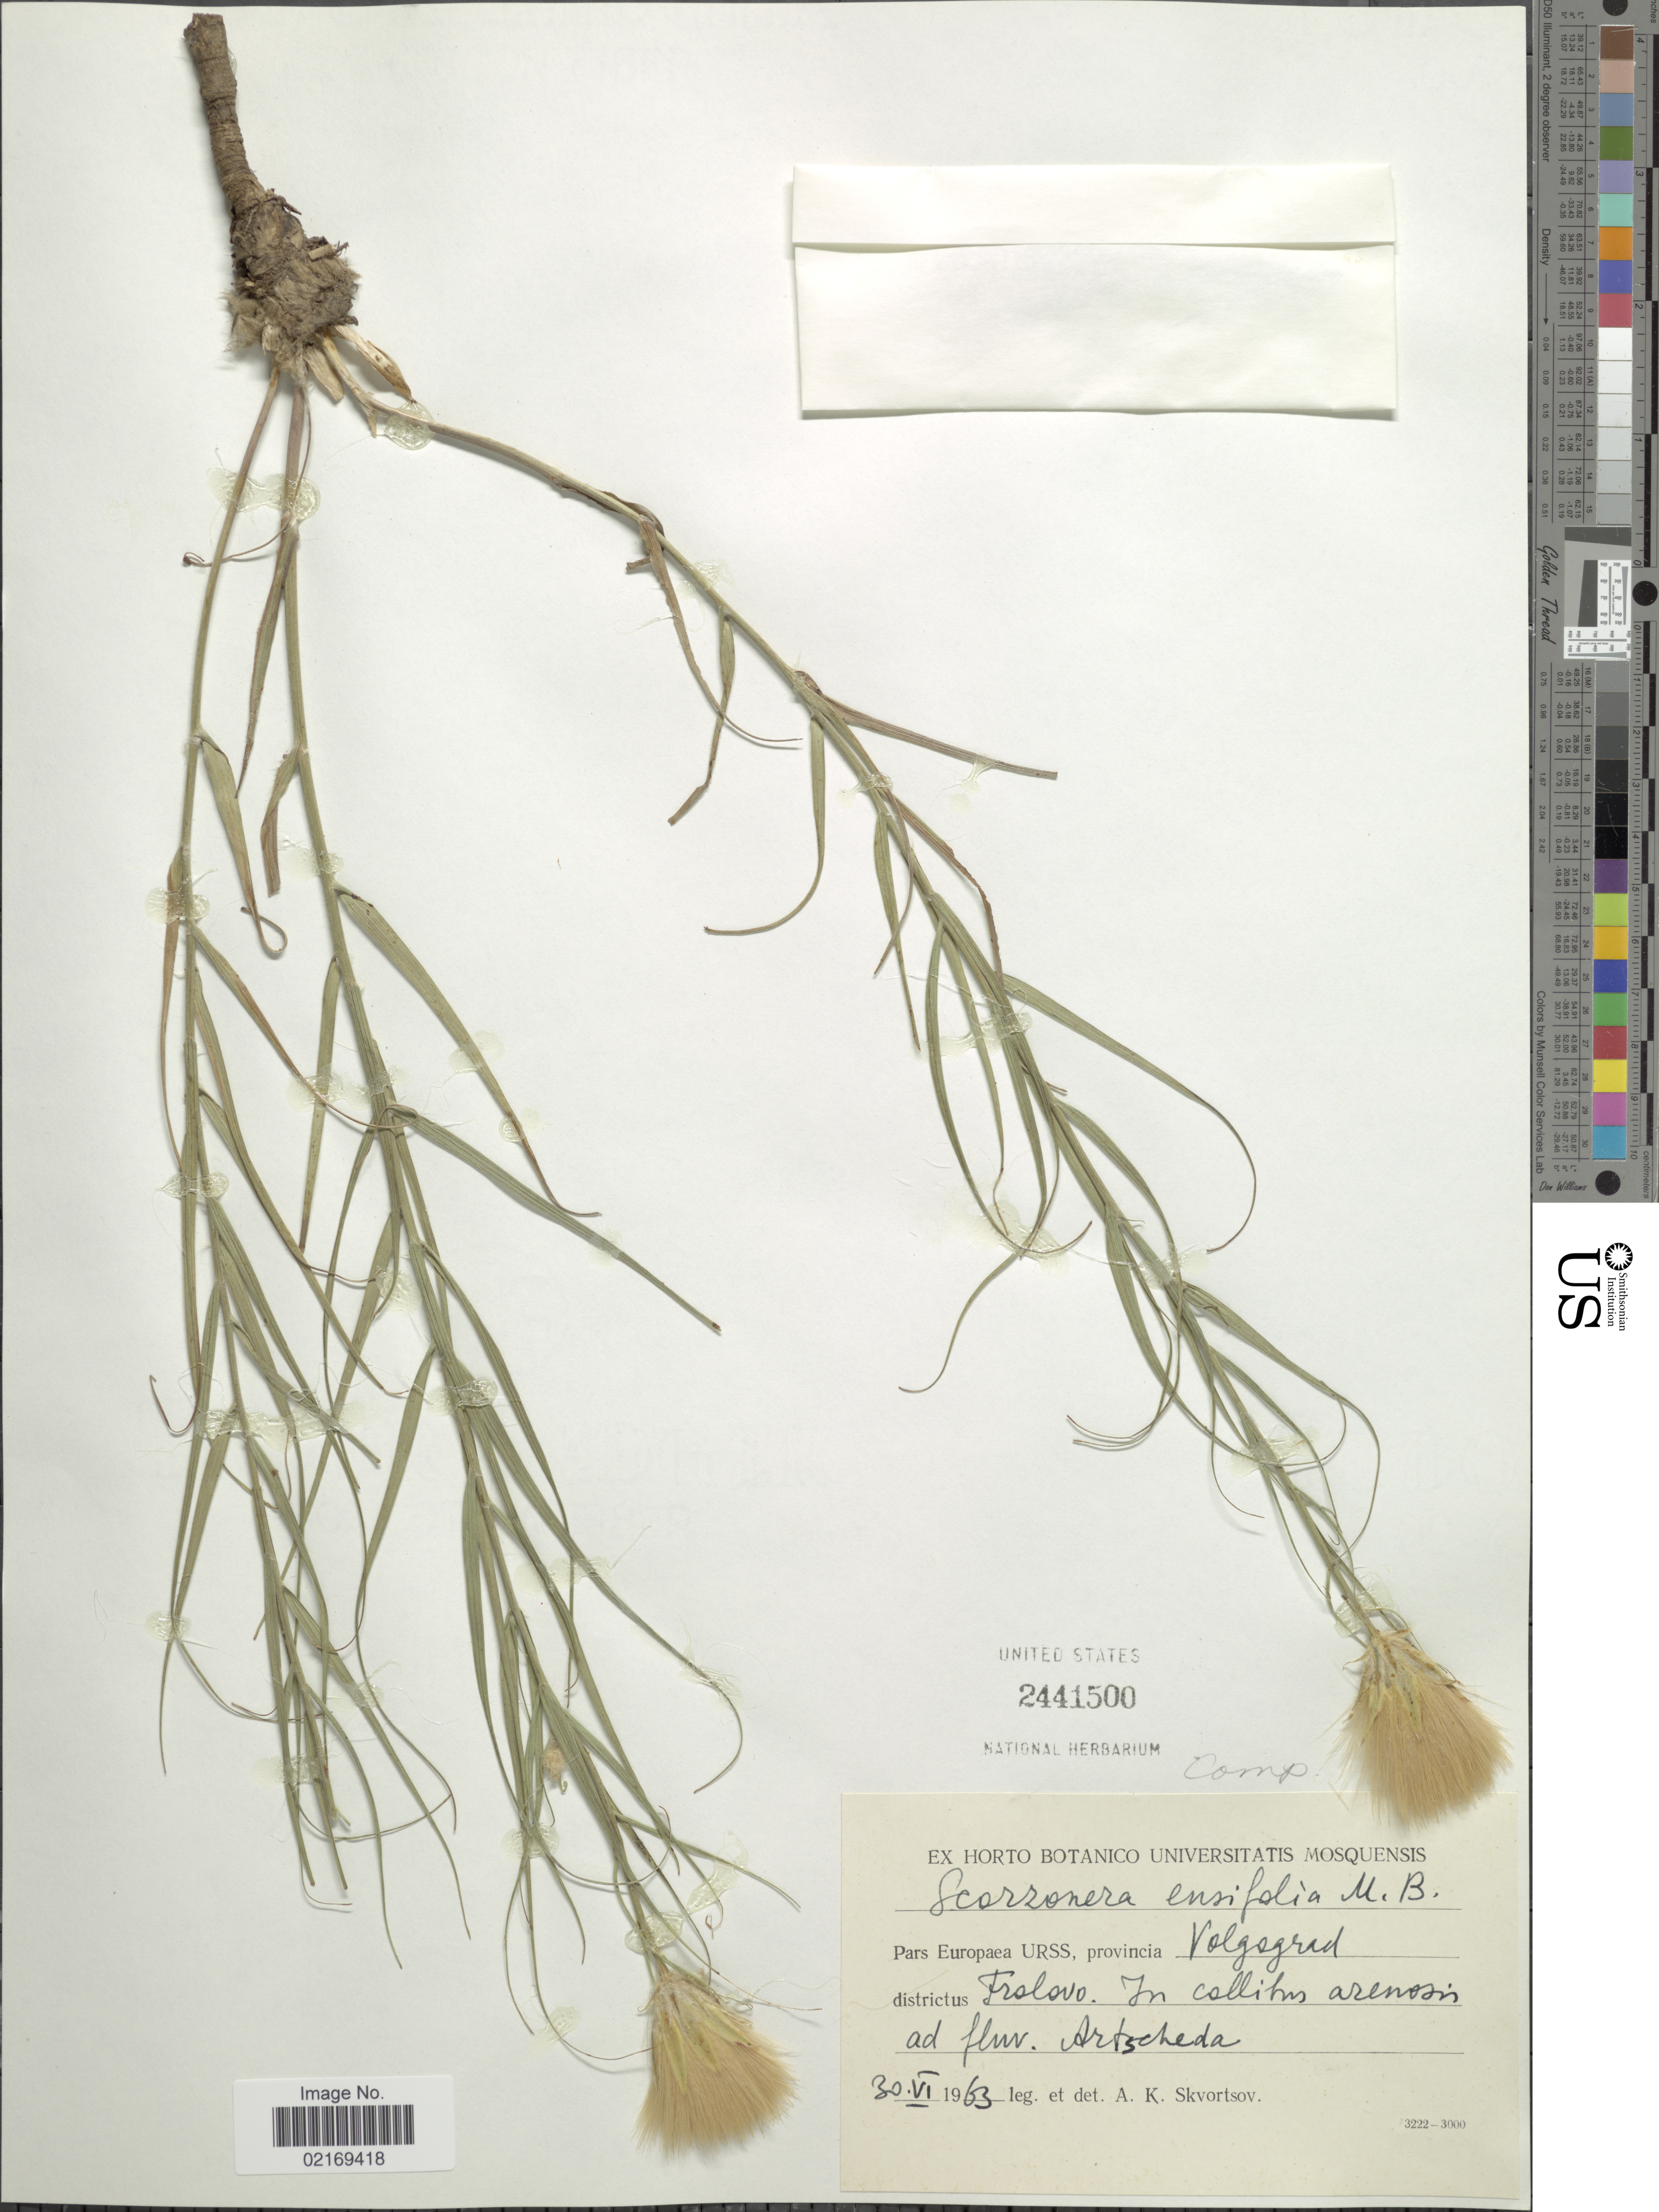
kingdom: Plantae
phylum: Tracheophyta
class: Magnoliopsida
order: Asterales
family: Asteraceae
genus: Scorzonera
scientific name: Scorzonera ensifolia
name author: M. Bieb.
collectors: A. K. Skvortsov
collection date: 1963-06-30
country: Russian Federation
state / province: Volgograd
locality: Pars Europaea URSS, districtus Frolovo, in collibus arenosis ad fluv. Artscheda.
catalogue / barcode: US 2441500